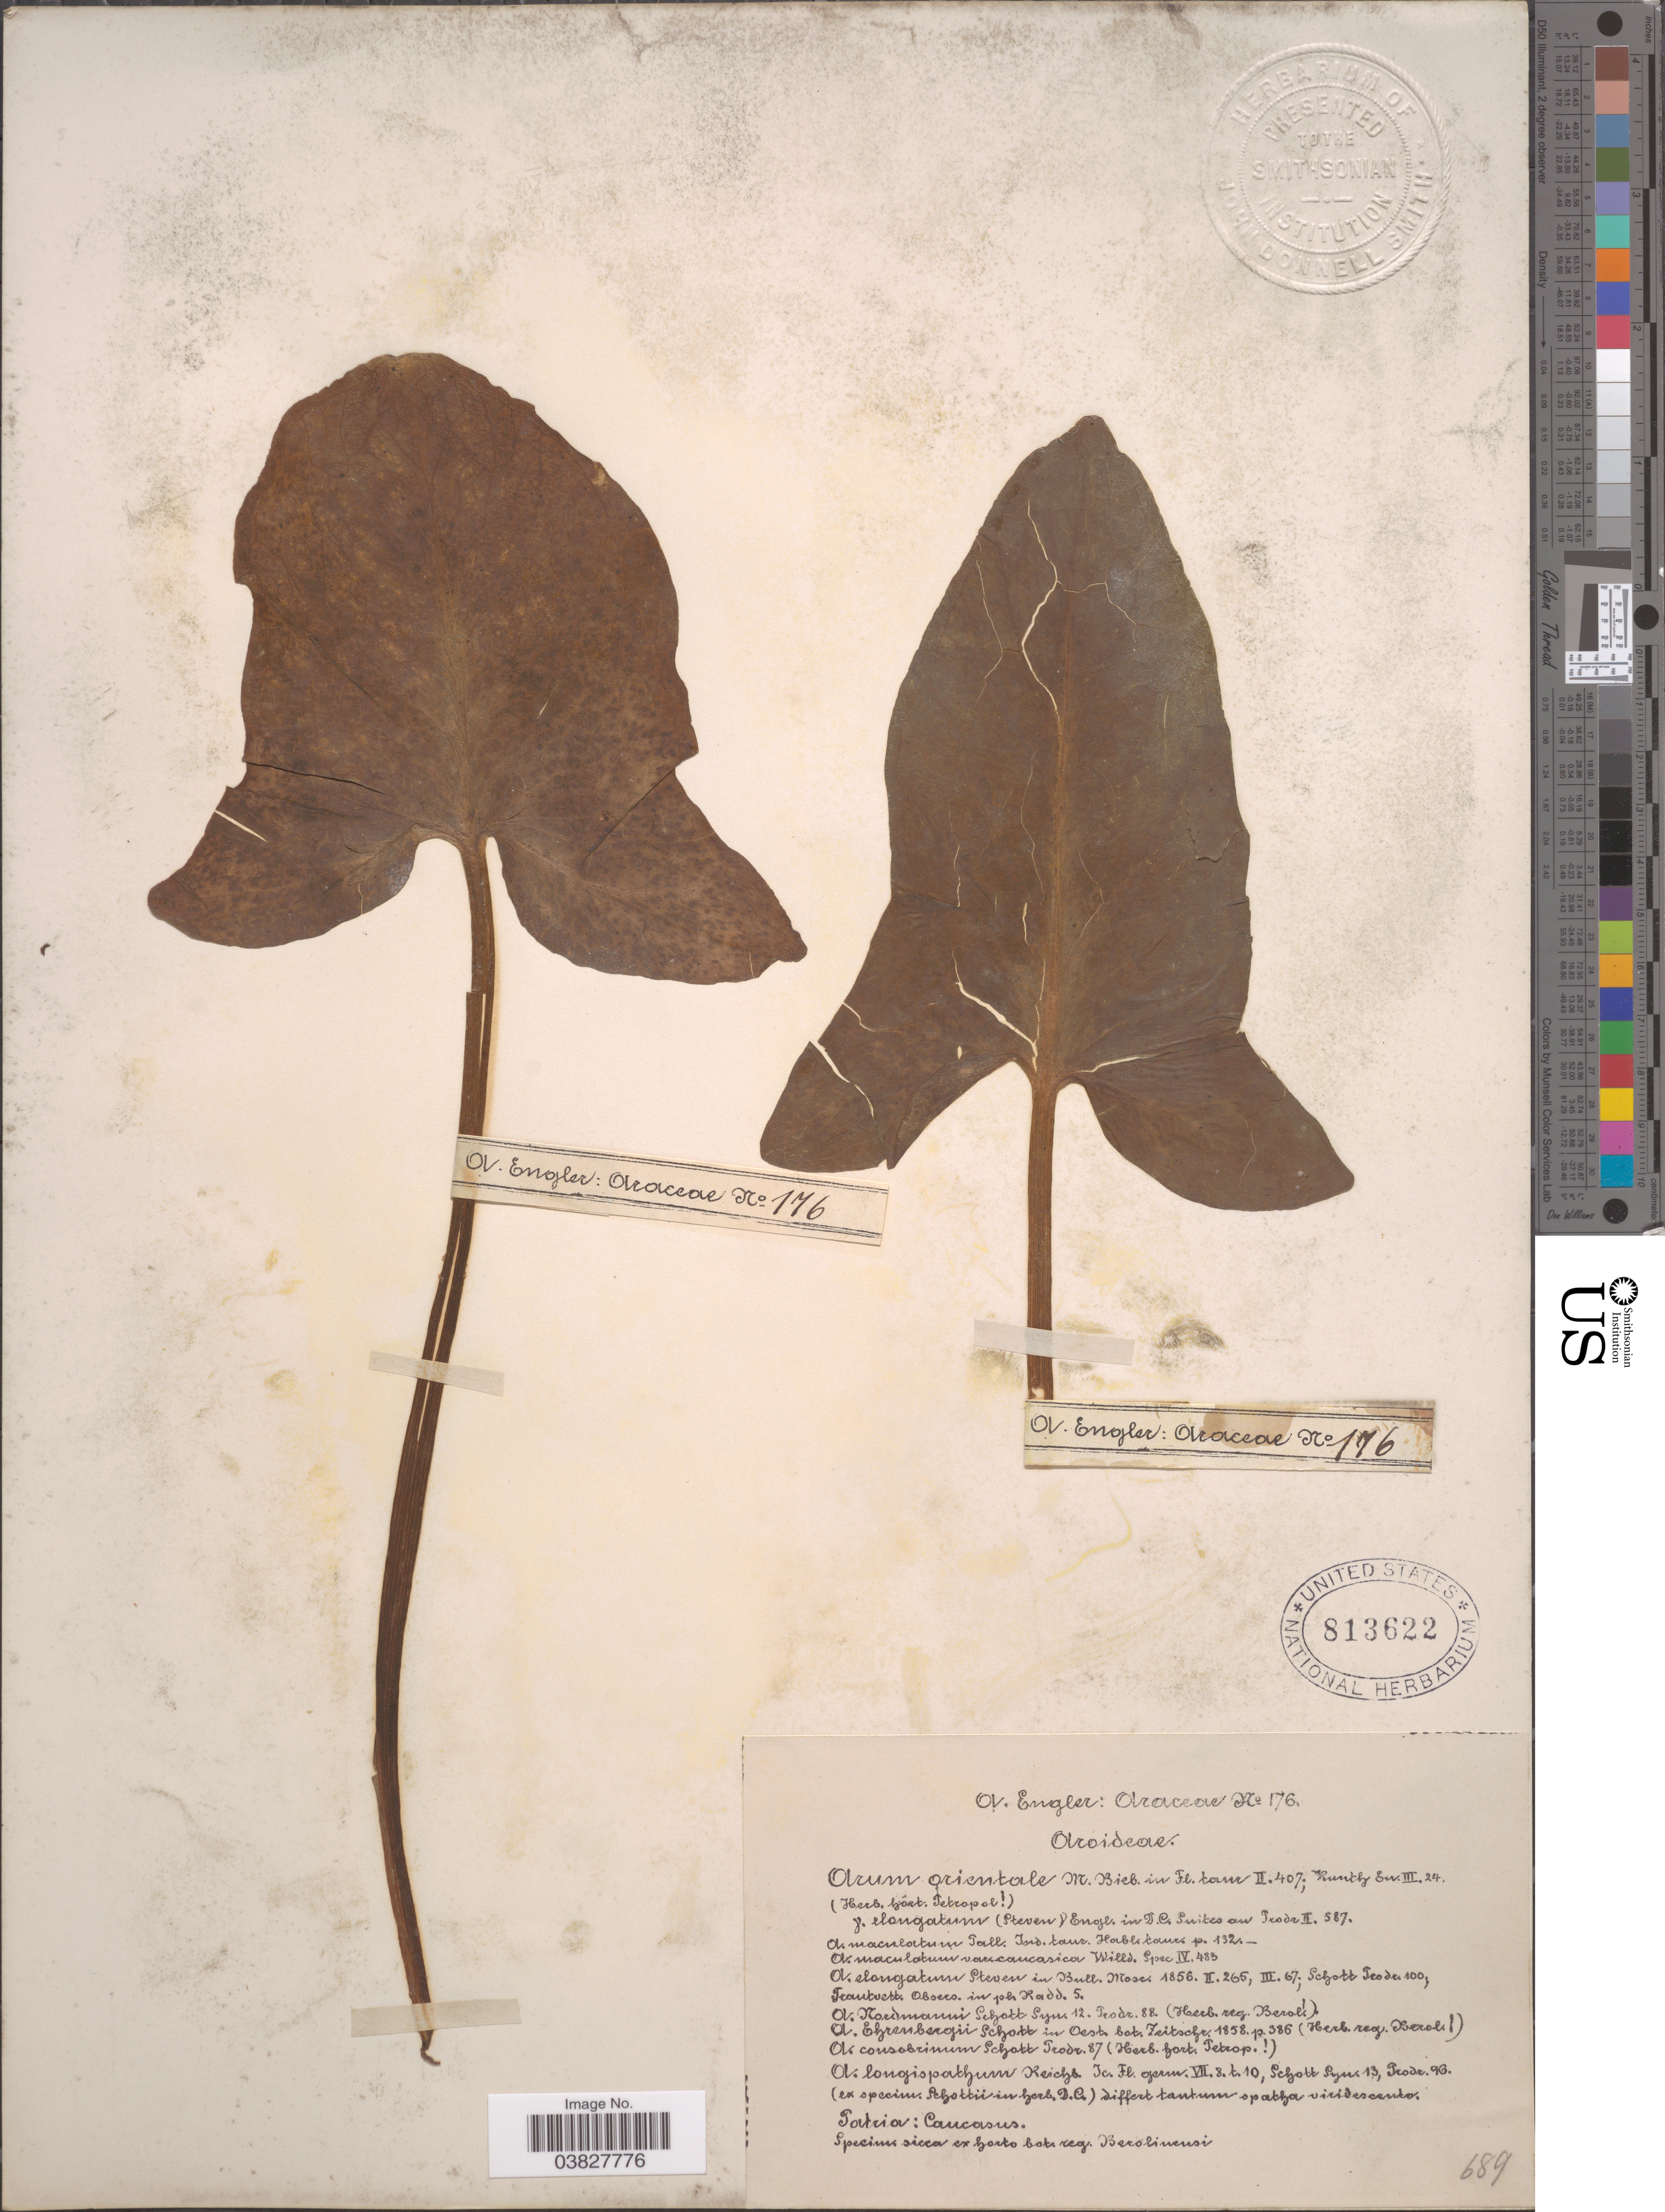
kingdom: Plantae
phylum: Tracheophyta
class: Liliopsida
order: Alismatales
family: Araceae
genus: Arum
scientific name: Arum orientale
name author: M. Bieb.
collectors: A. Engler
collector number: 176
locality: Caucasus. Ex horto bot. reg. Berolinensi.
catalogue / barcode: US 813622